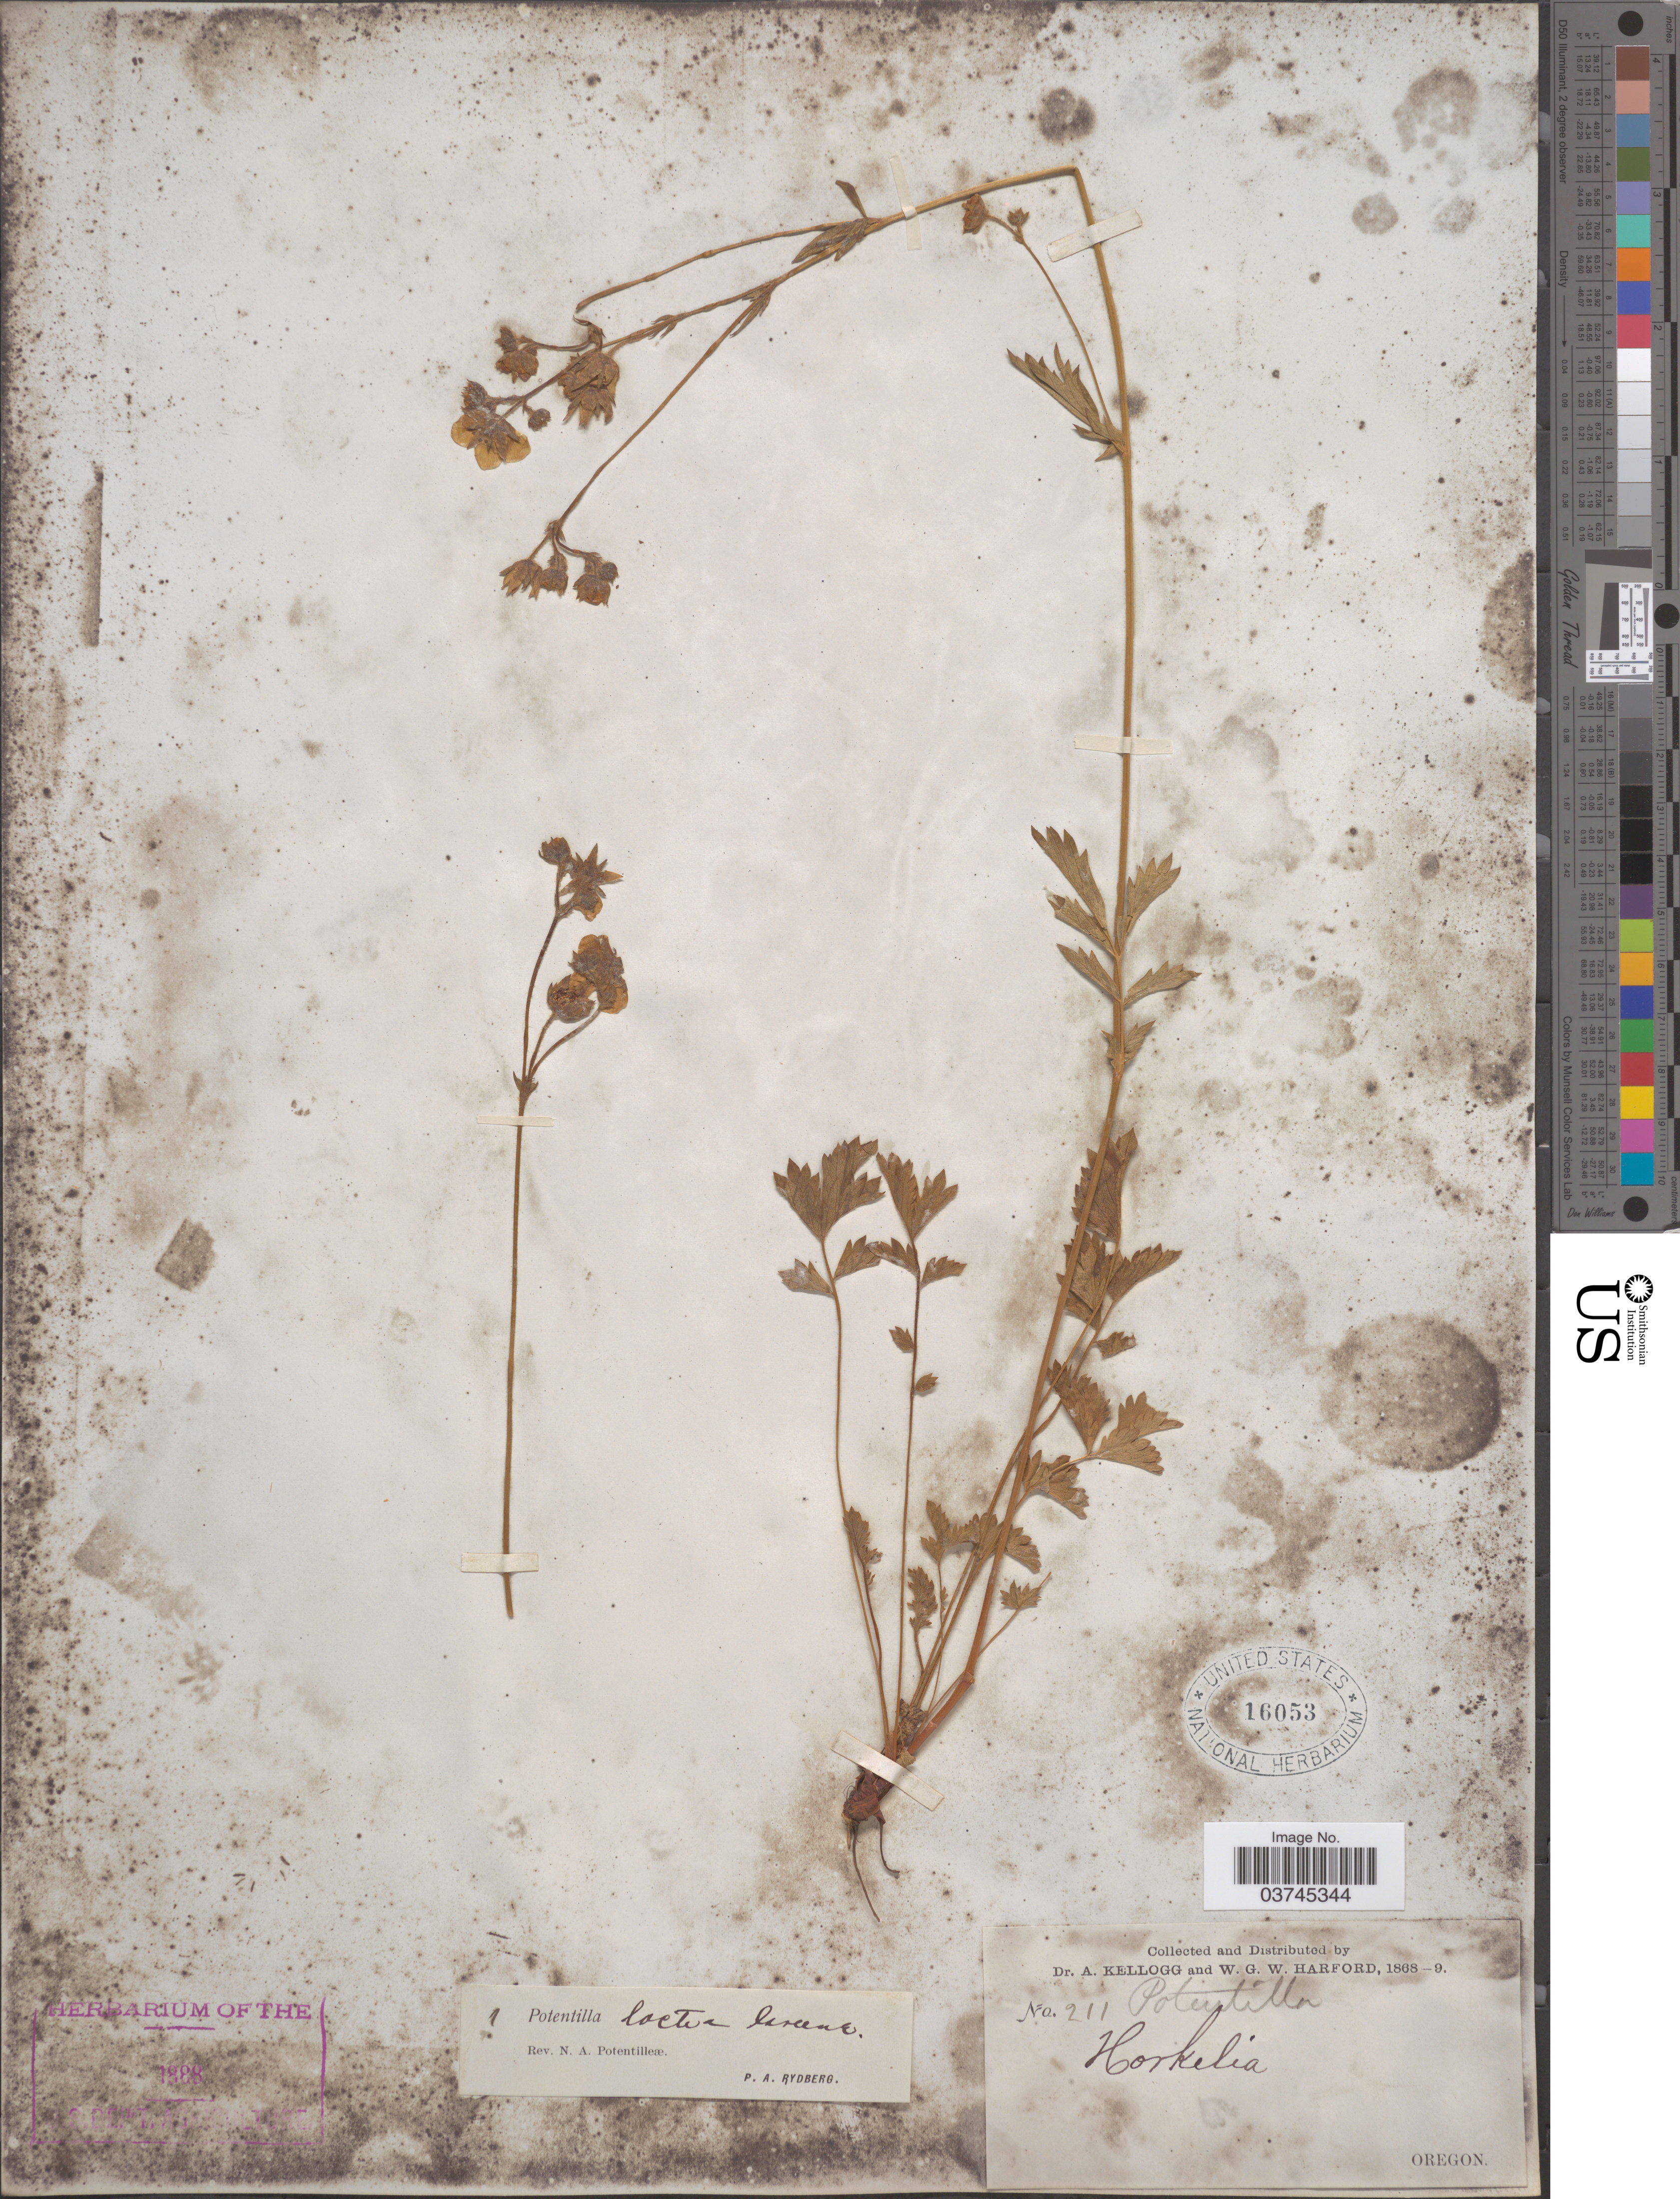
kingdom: Plantae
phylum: Tracheophyta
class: Magnoliopsida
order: Rosales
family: Rosaceae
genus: Drymocallis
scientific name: Drymocallis lactea var. austiniae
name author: (Jeps.) Ertter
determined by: Strong, Mark T., (BOT), Smithsonian Institution - National Museum of Natural History (UNITED STATES)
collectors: A. Kellogg & W. G. W. Harford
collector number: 211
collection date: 1868/1869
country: United States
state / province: Oregon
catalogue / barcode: US 16053